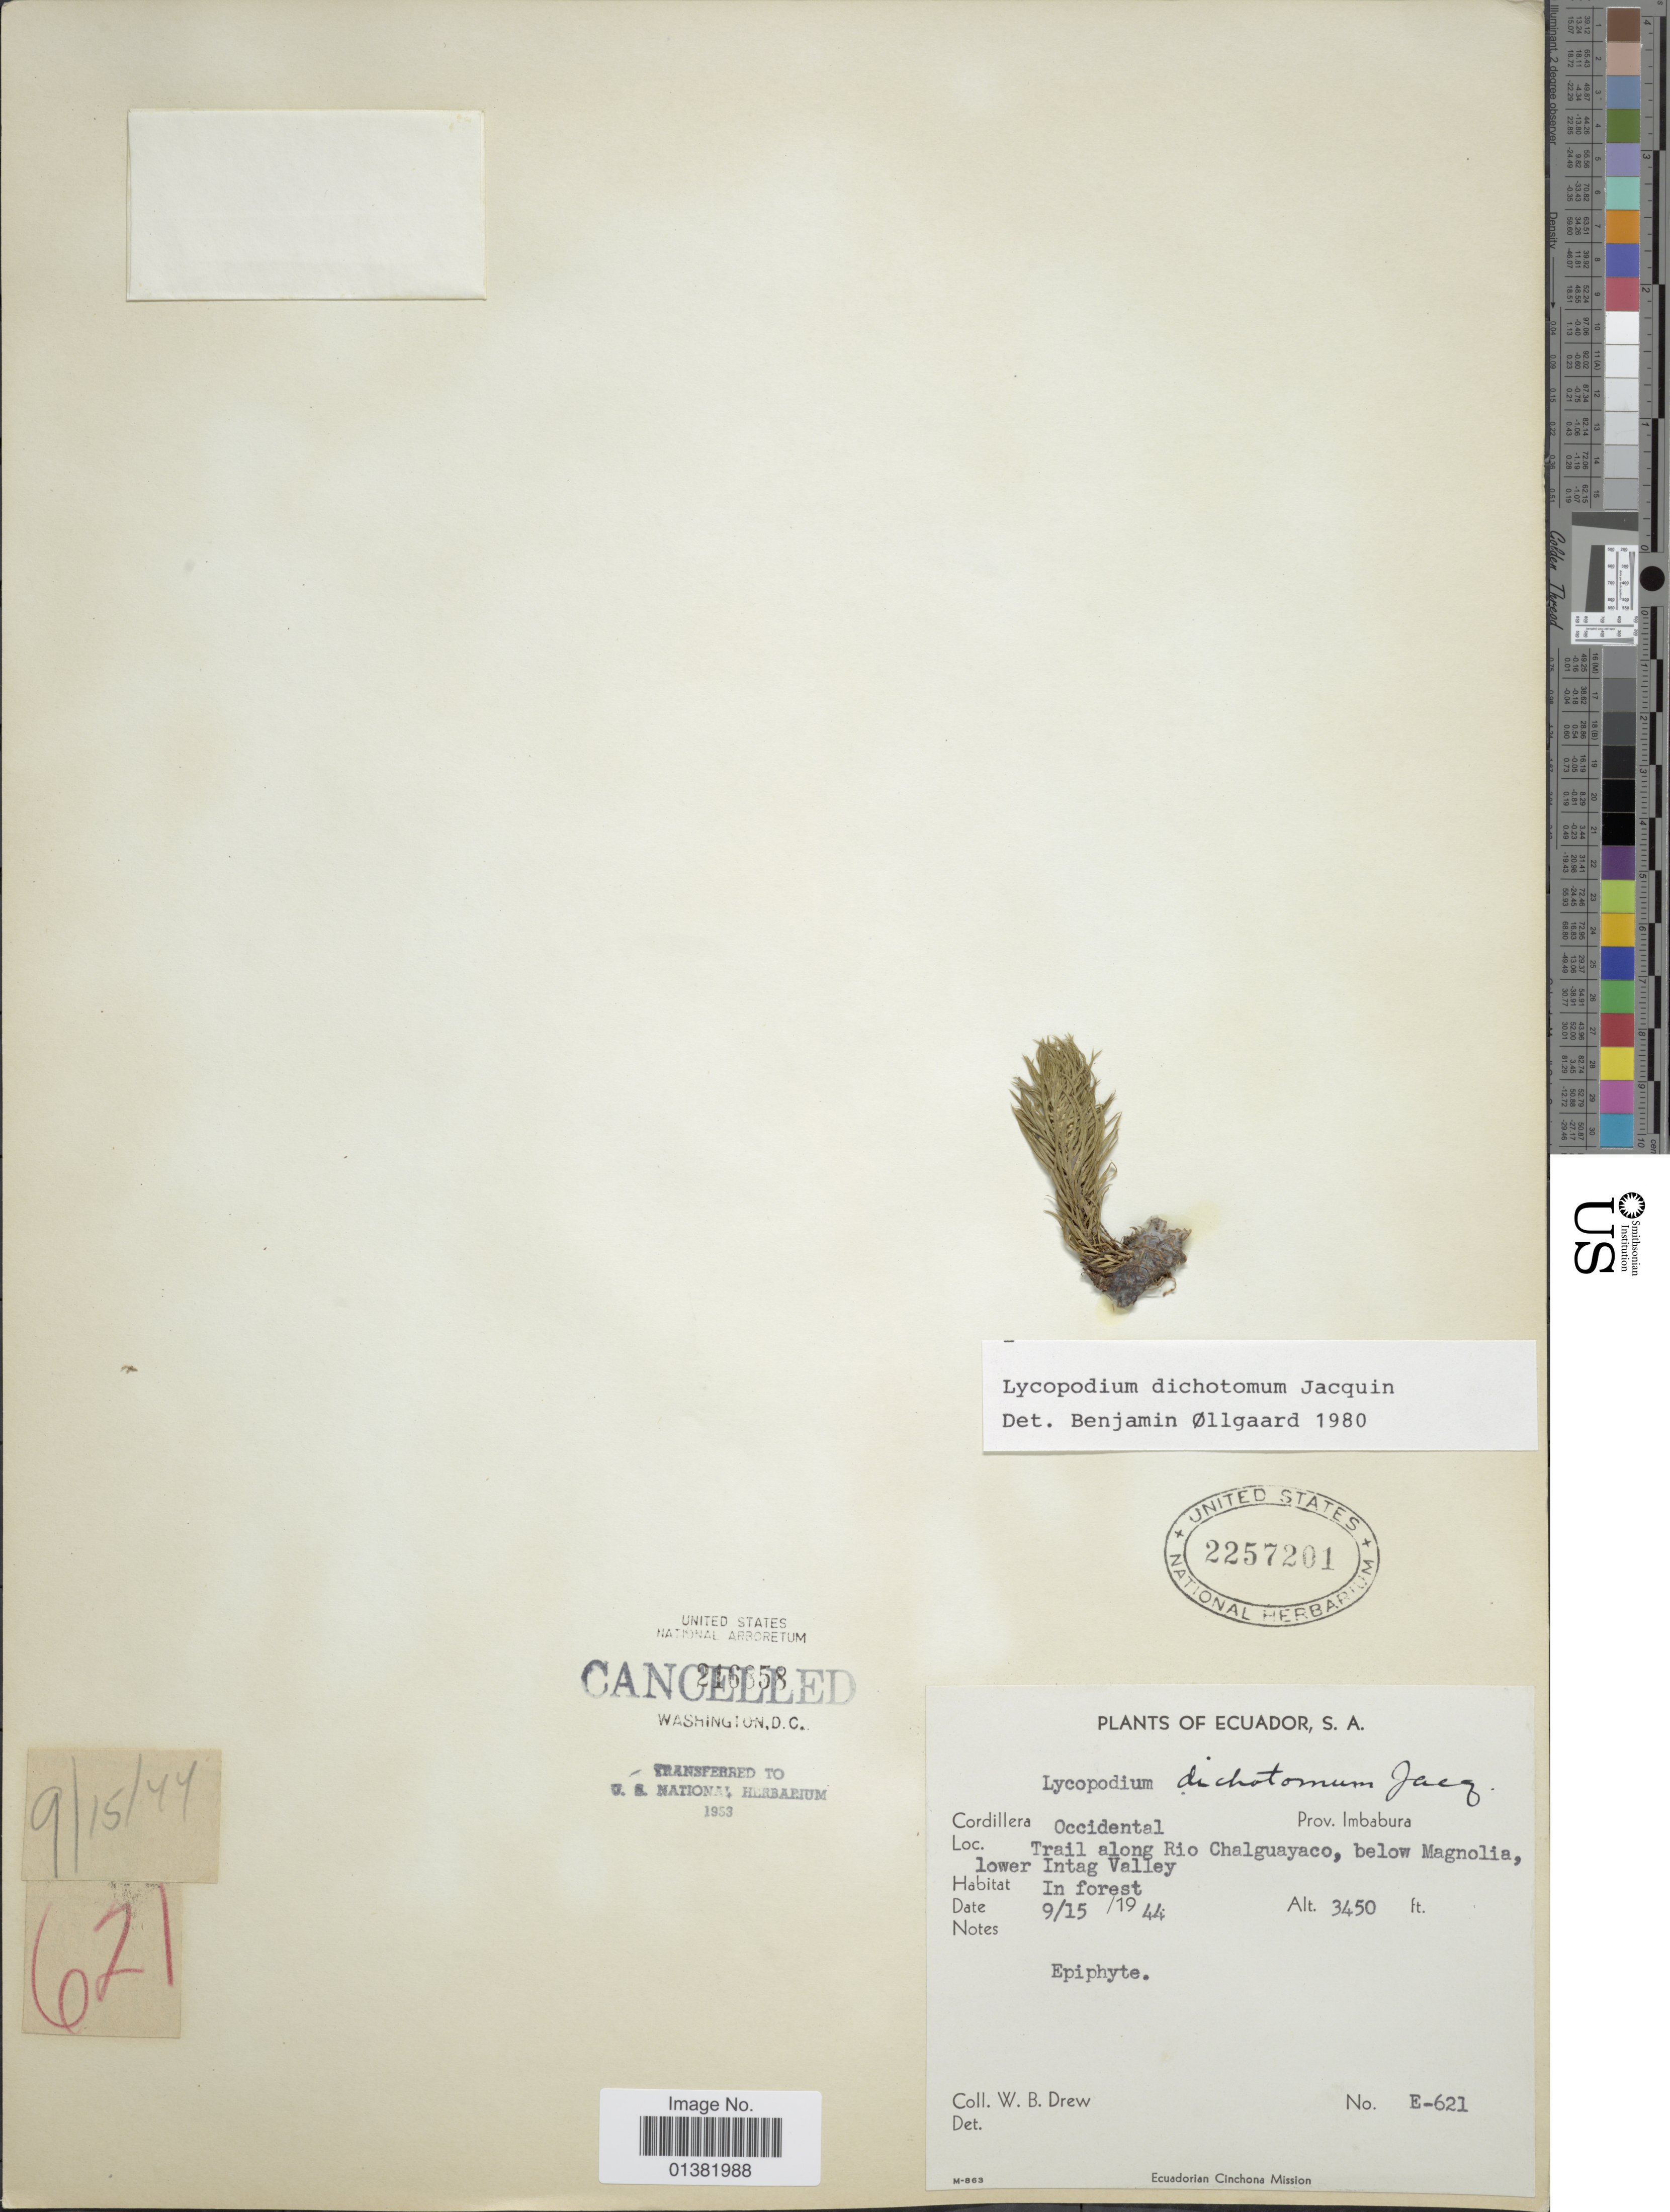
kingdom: Plantae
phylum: Tracheophyta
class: Lycopodiopsida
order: Lycopodiales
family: Lycopodiaceae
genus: Phlegmariurus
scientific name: Phlegmariurus dichotomus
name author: (Jacq.) W.H. Wagner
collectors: W. B. Drew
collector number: E-621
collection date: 1944-09-15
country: Ecuador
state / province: Imbabura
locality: Cordillera Occidental, Trail along Rio Chalguayaco, below Magnolia, lower Intag Valley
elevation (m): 1052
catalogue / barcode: US 2257201